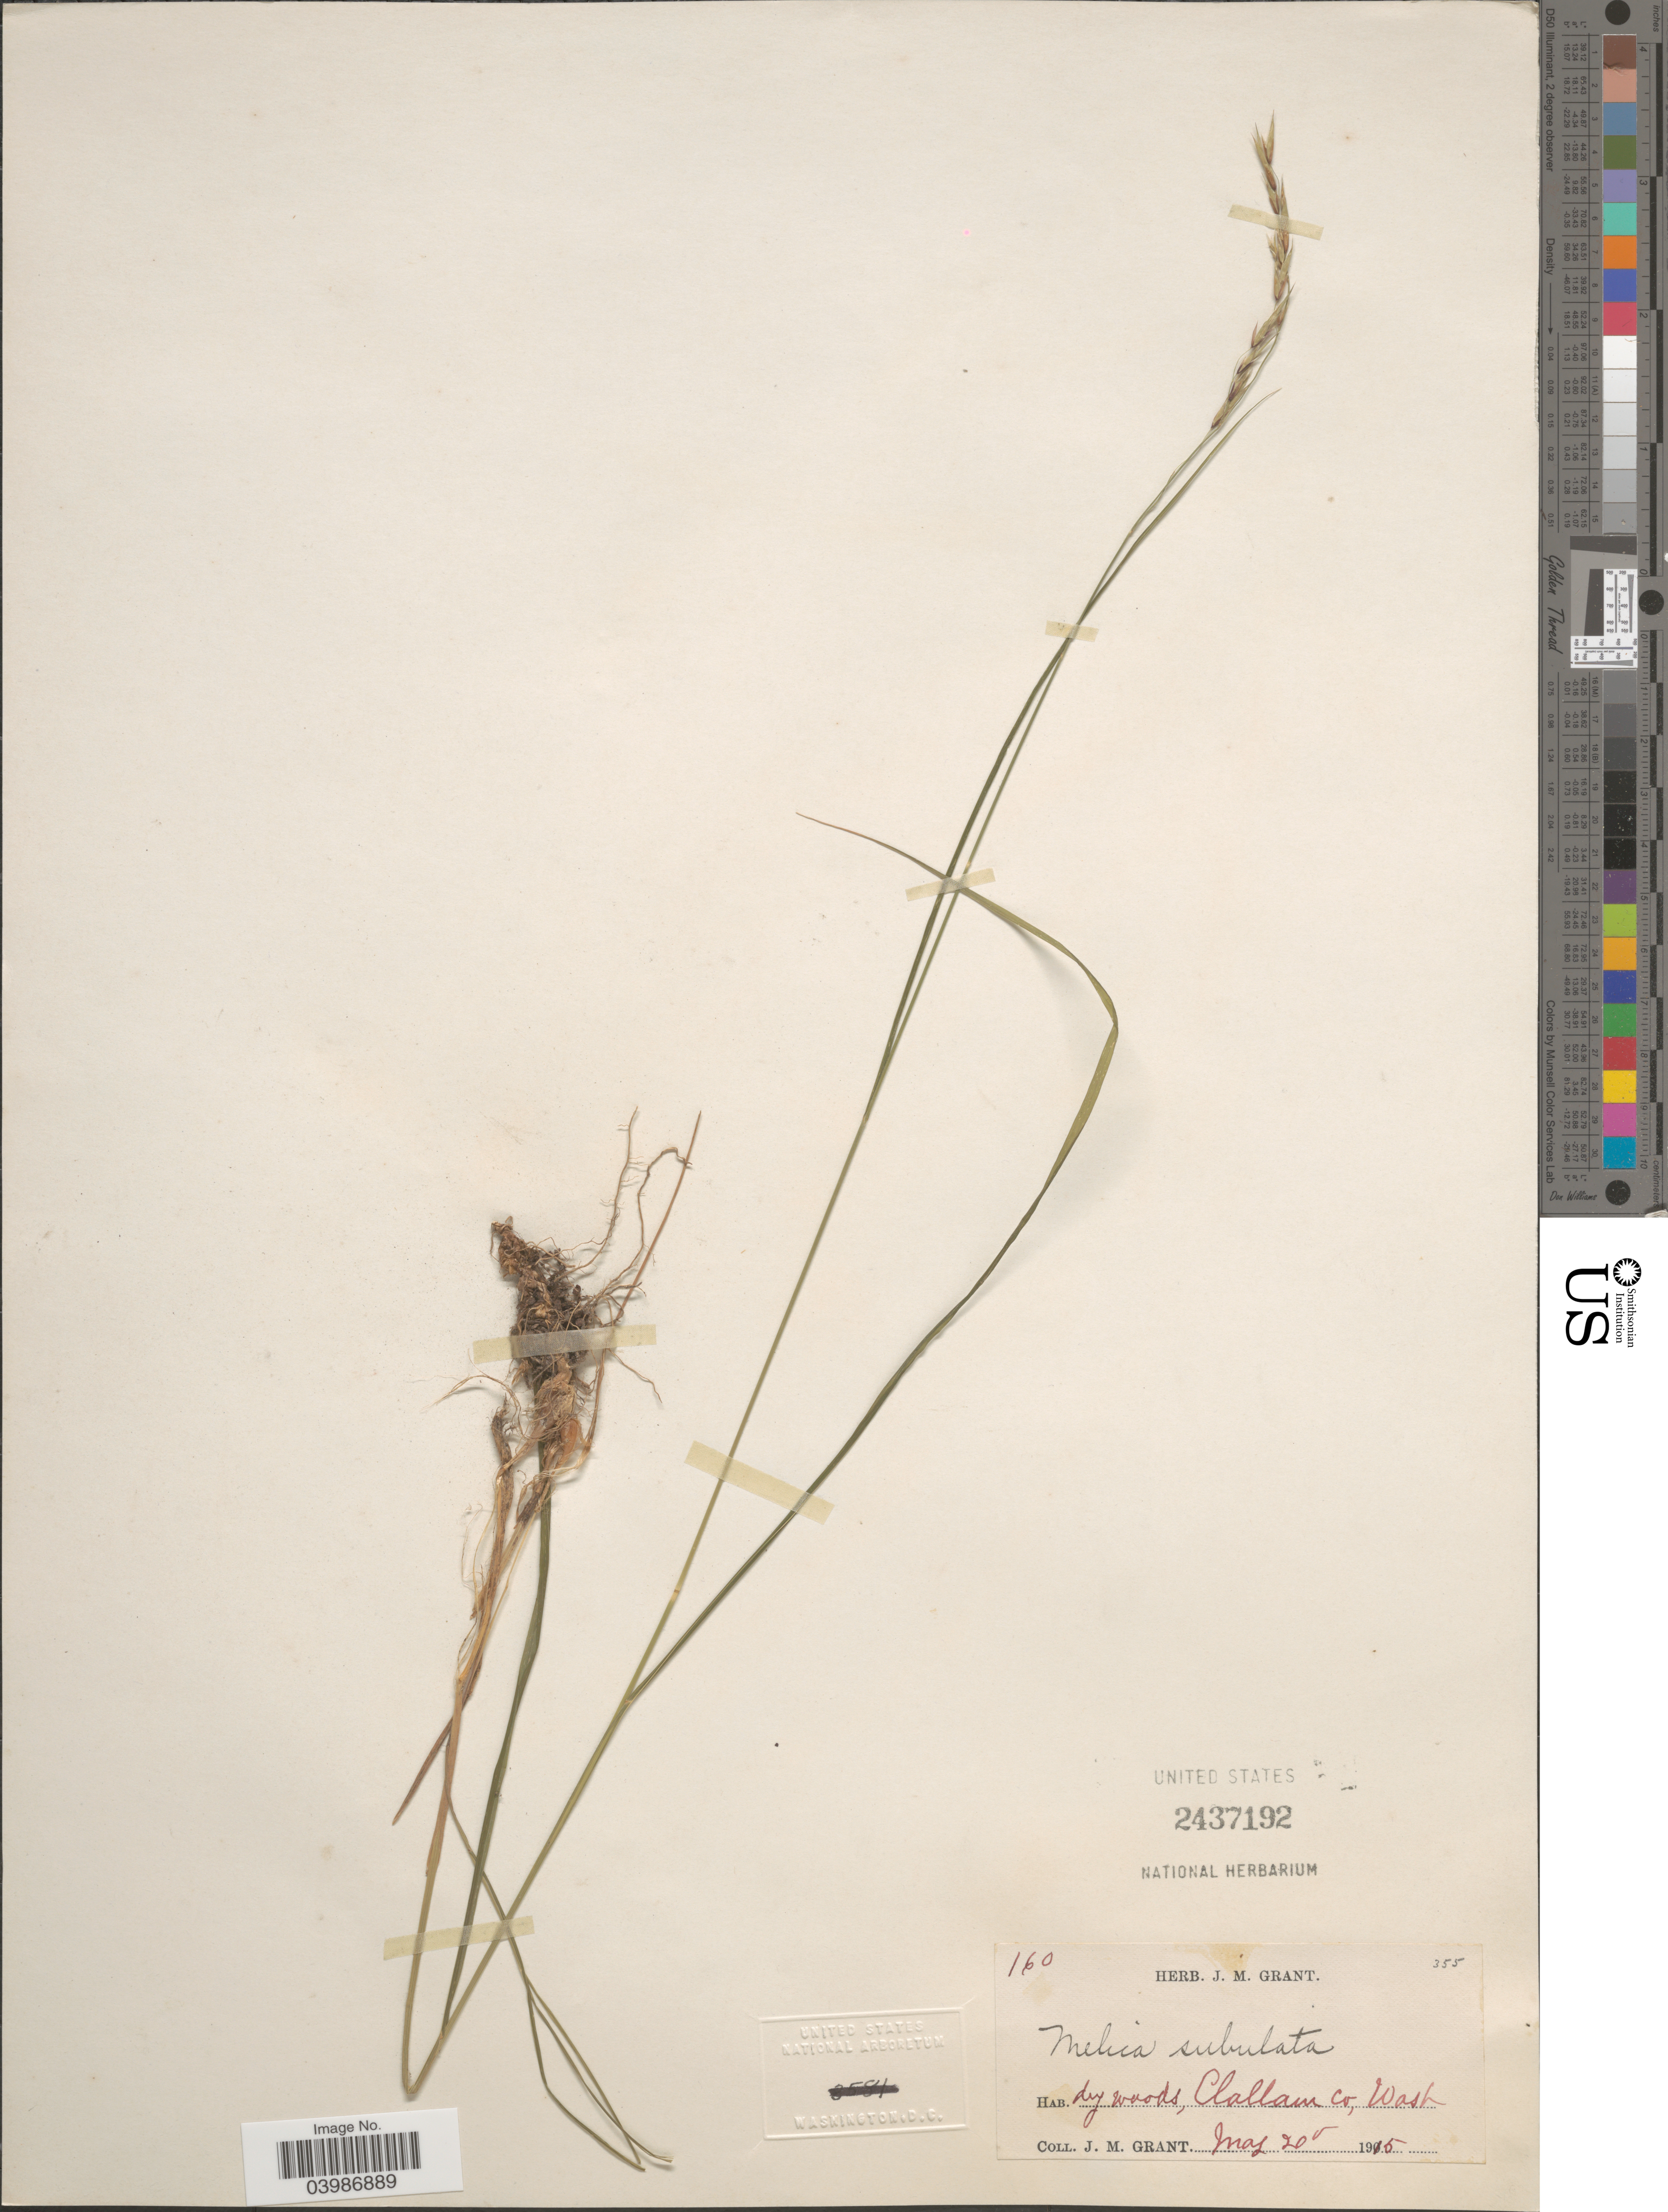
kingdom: Plantae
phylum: Tracheophyta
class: Liliopsida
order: Poales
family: Poaceae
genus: Melica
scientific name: Melica subulata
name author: (Griseb.) Scribn.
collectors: J. M. Grant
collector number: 160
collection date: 1915-05-20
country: United States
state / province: Washington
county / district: Clallam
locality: Clallam Co.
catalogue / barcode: US 2437192